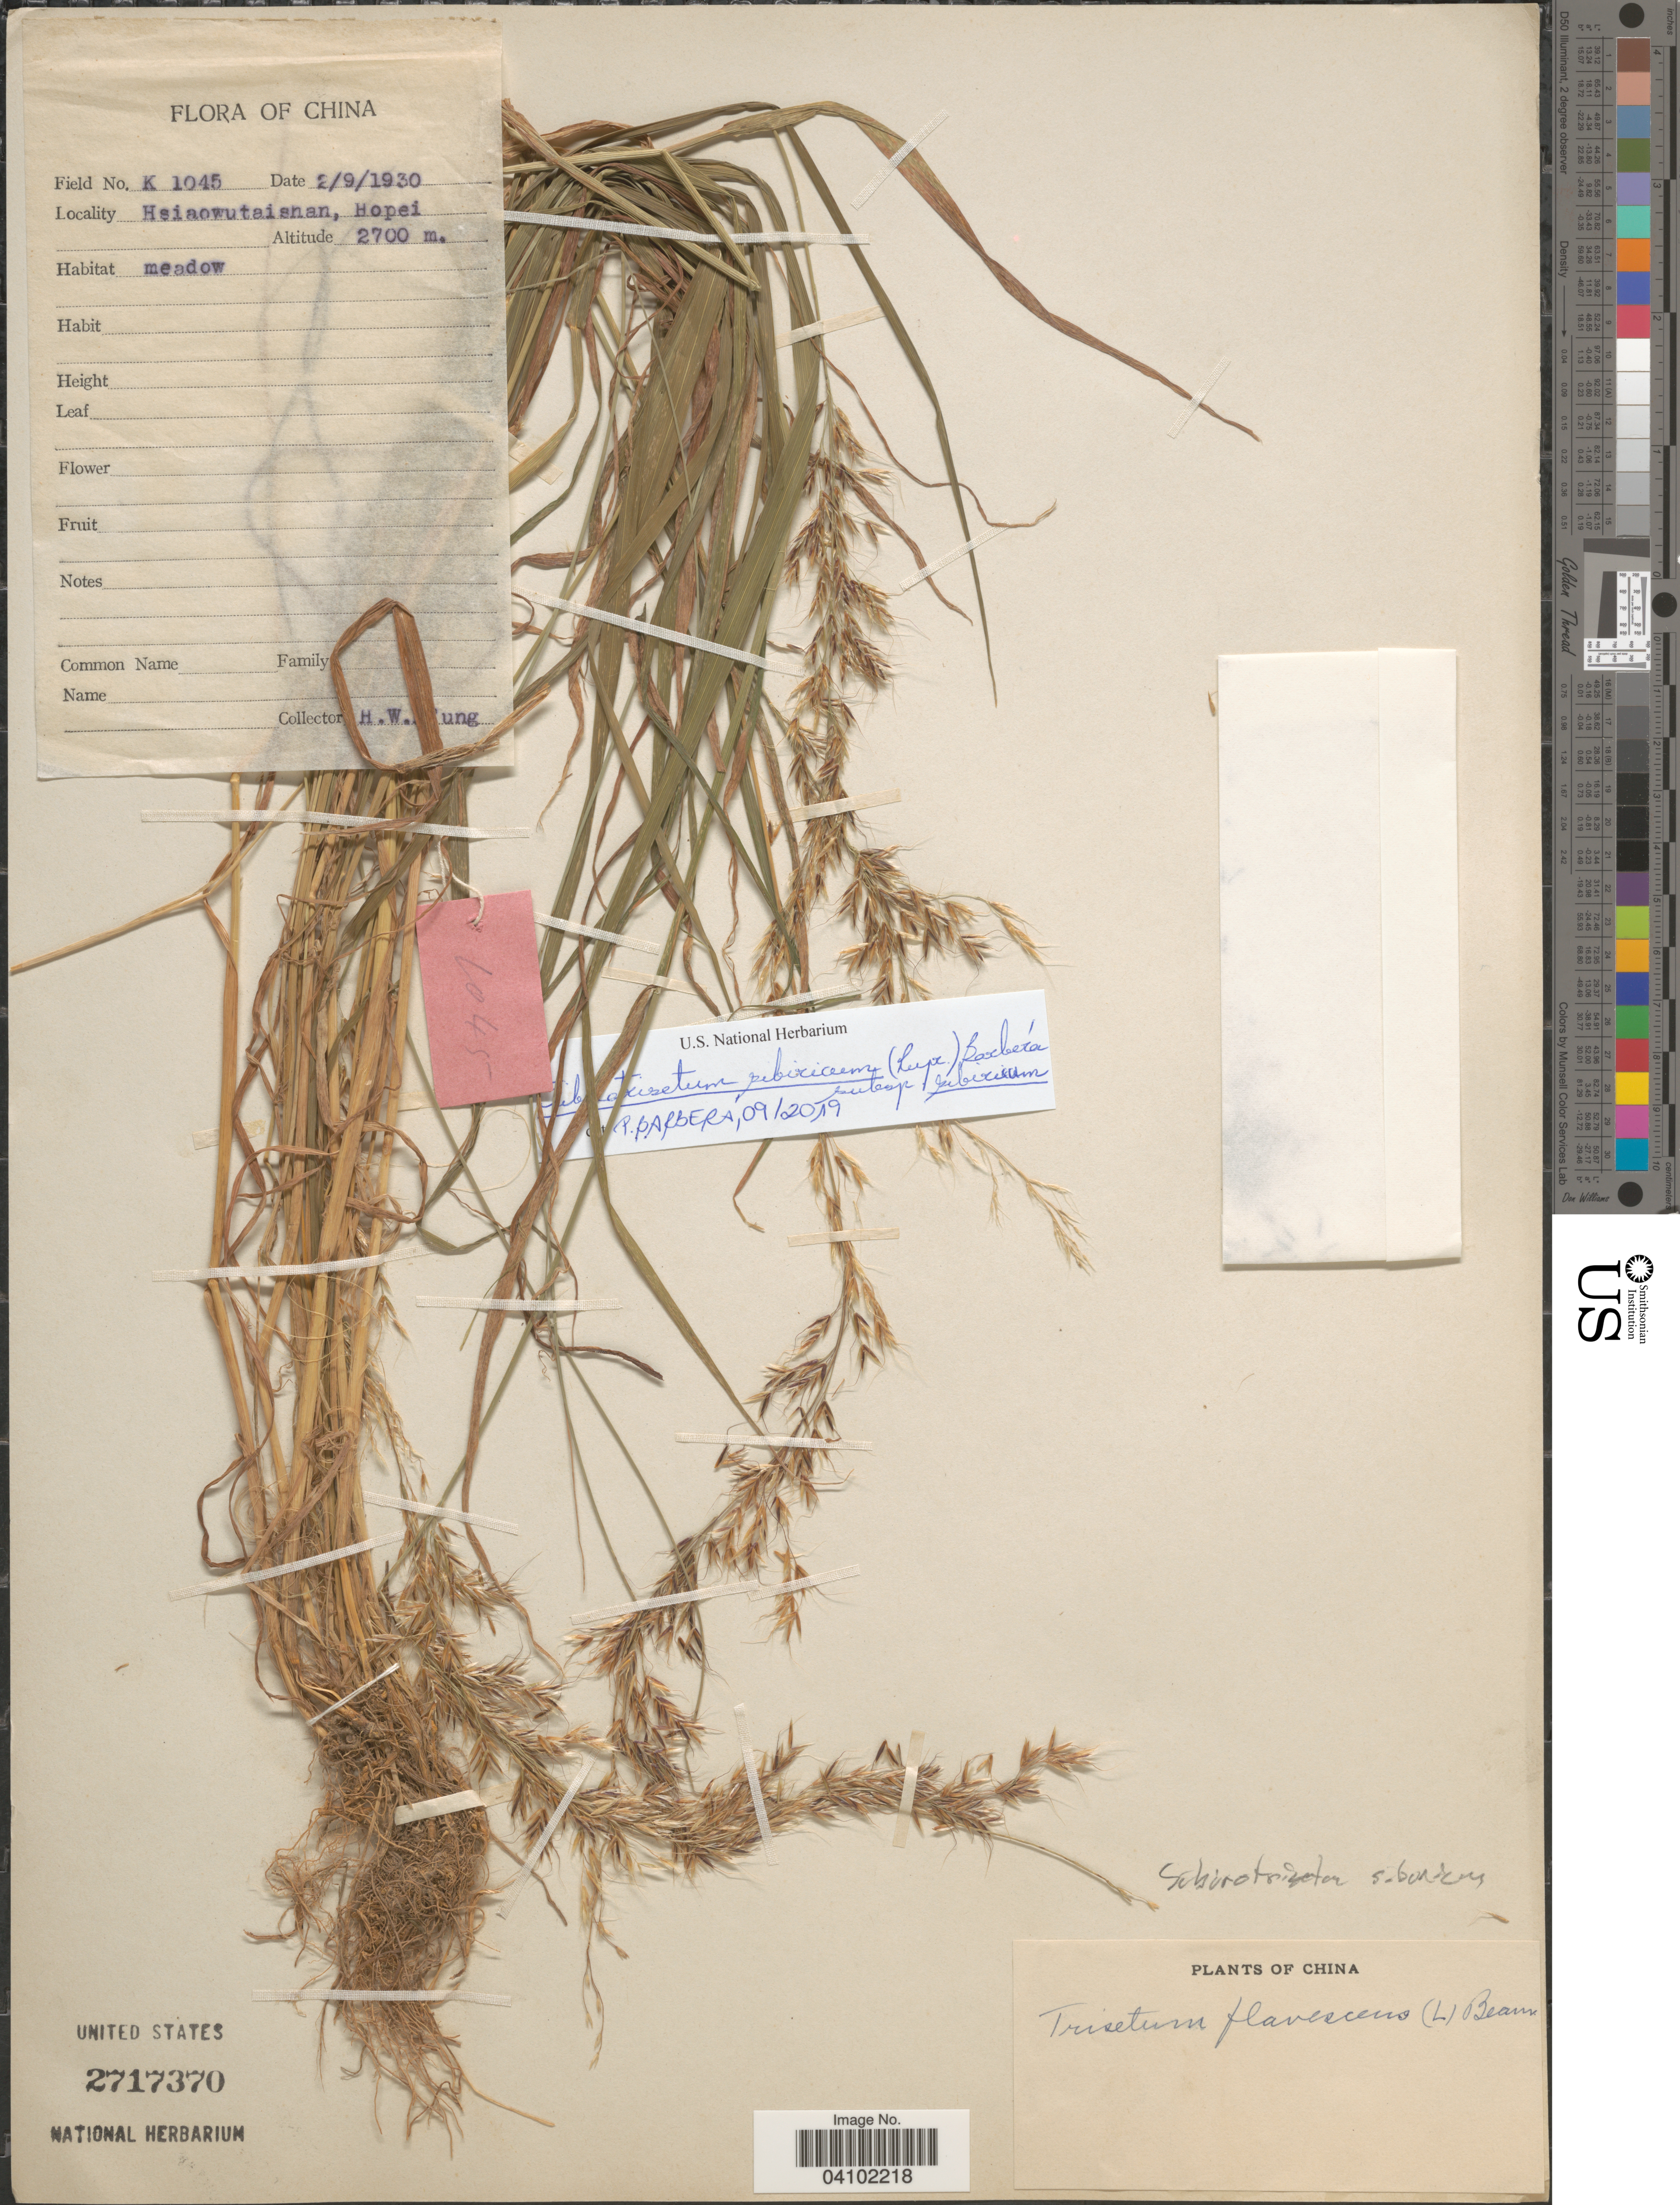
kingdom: Plantae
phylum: Tracheophyta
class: Liliopsida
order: Poales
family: Poaceae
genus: Sibirotrisetum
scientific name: Sibirotrisetum sibiricum (Rupr.) P. Barberá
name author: (Rupr.) Barberá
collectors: H. Kung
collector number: K1045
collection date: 1930-09-02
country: China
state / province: Hebei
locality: Hsiaowutainshan, Hopei.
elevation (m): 2700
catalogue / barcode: US 2717370